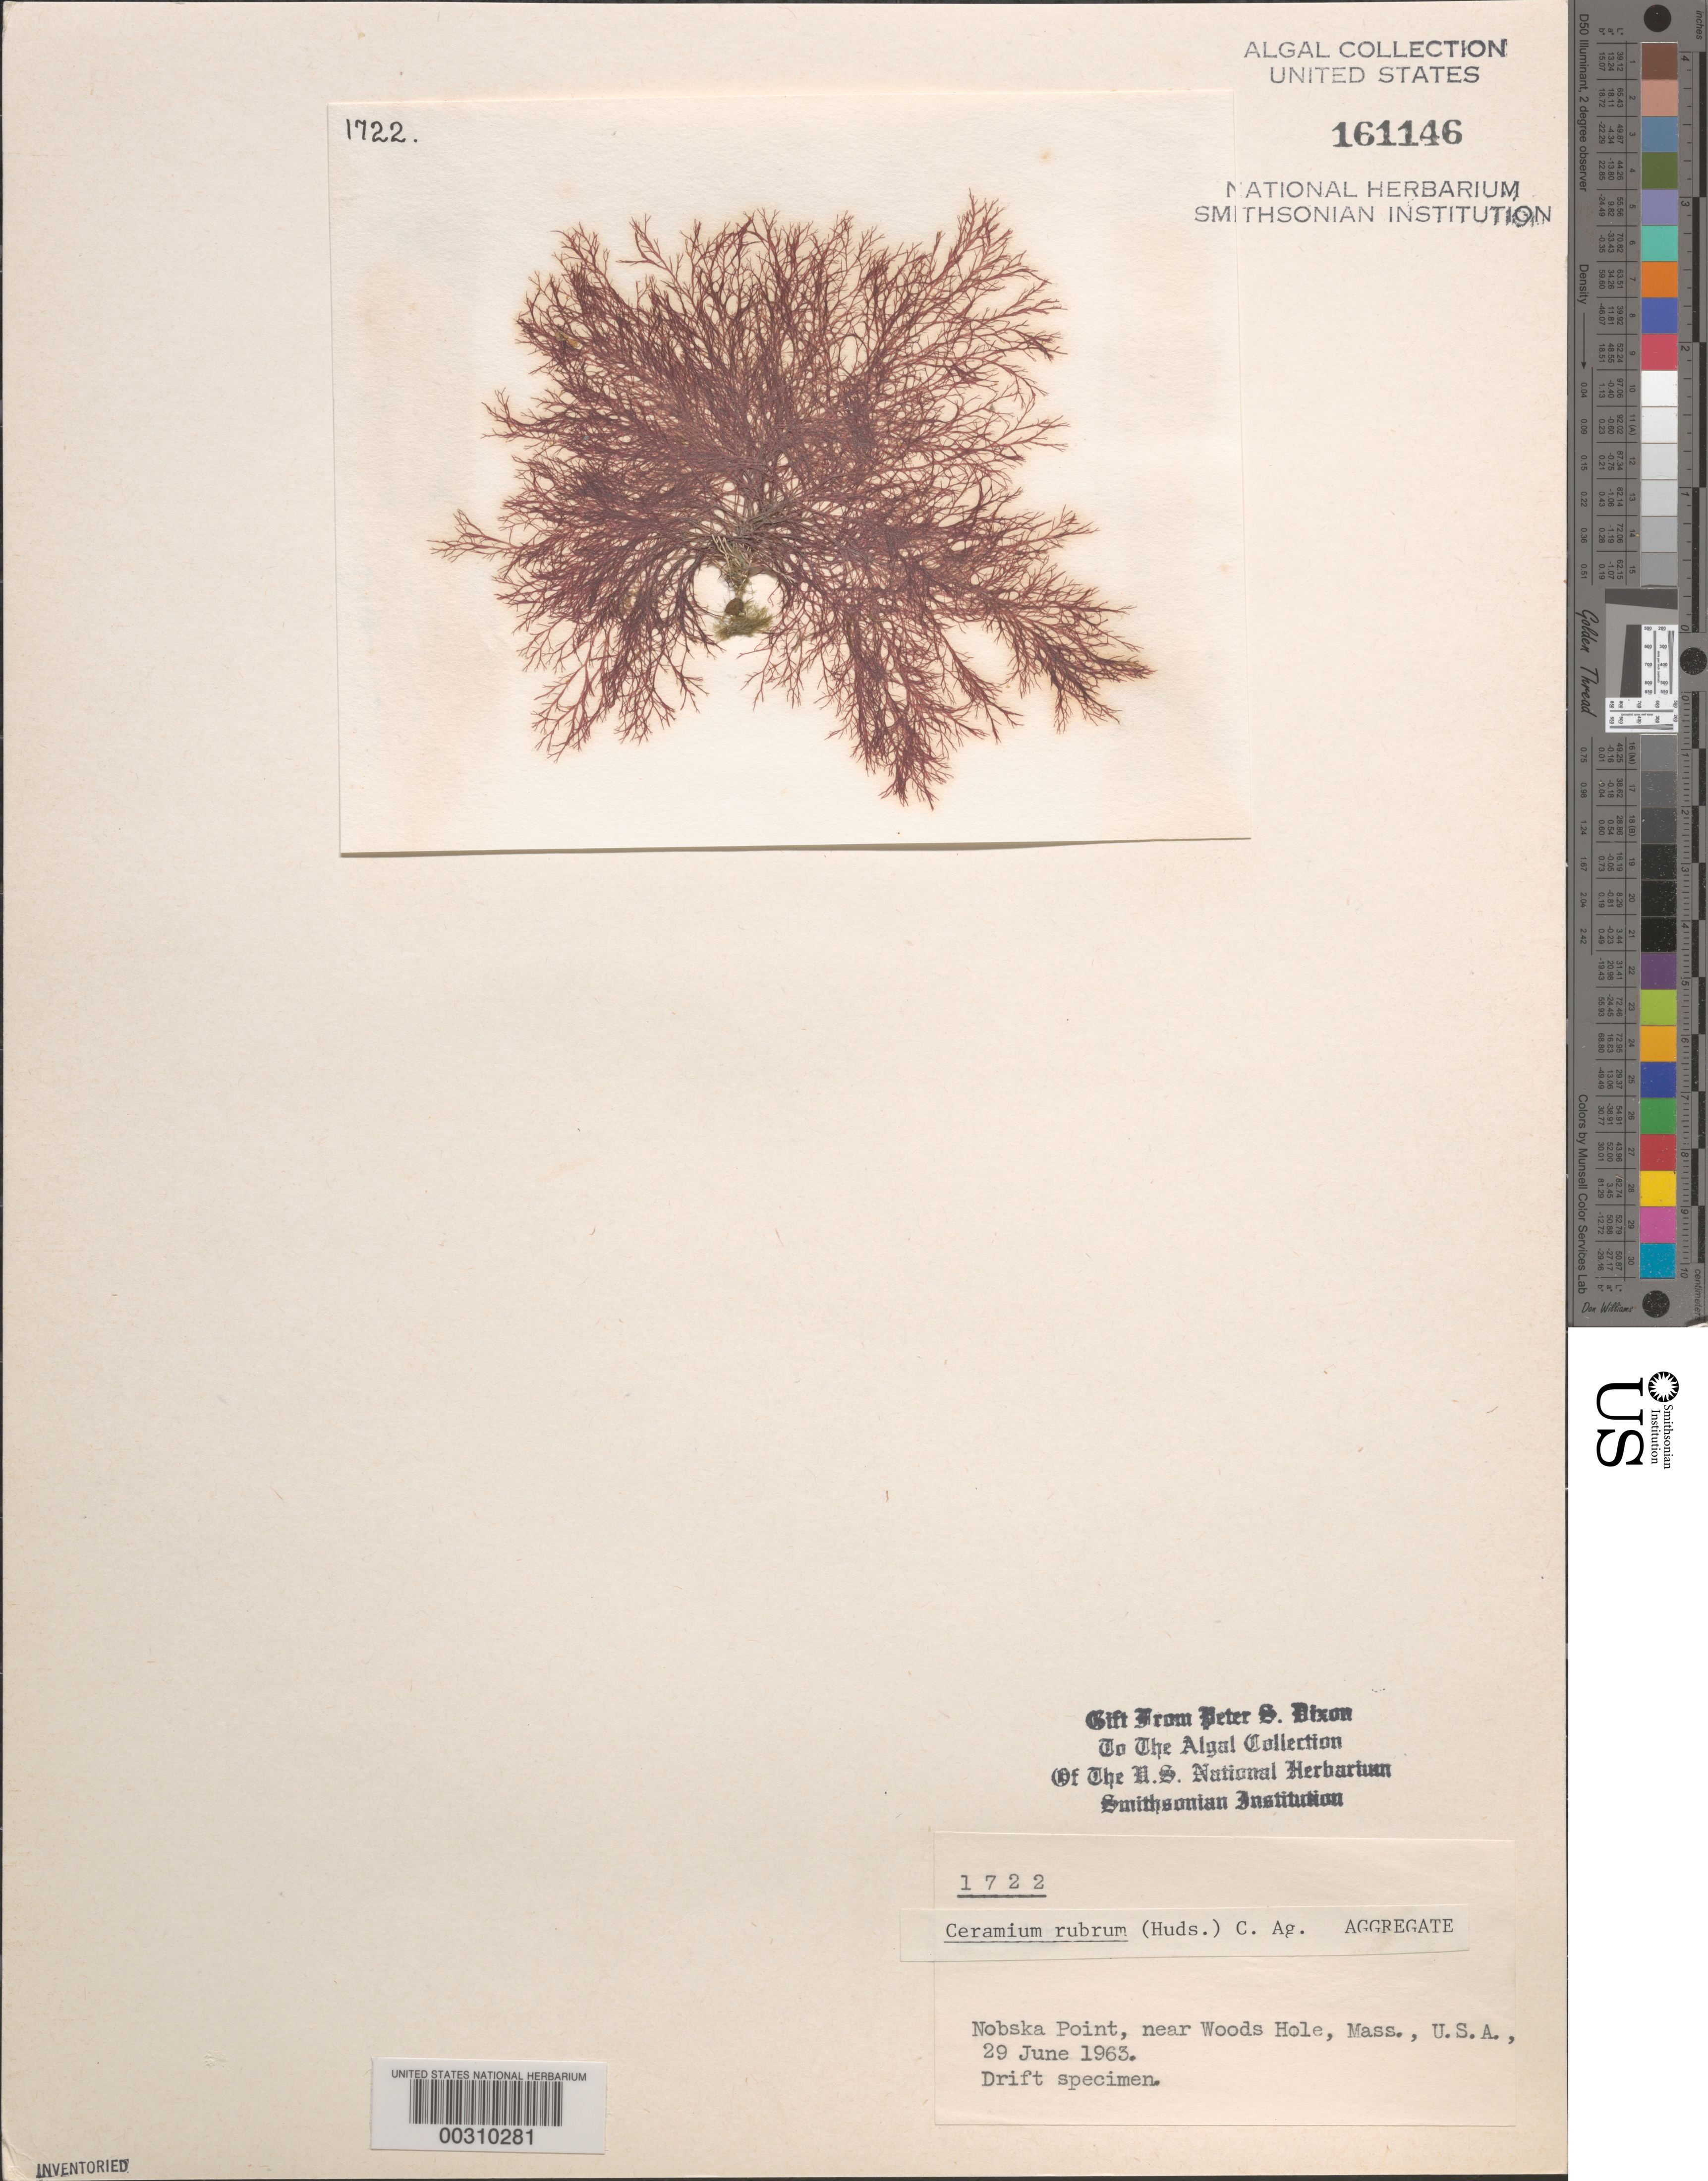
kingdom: Plantae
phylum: Rhodophyta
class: Florideophyceae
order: Ceramiales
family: Ceramiaceae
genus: Ceramium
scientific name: Ceramium rubrum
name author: C. Agardh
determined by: Dixon, P. S.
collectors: P. S. Dixon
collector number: PSD 1722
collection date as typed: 29 Jun 1963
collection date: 1963-06-29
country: United States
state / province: Massachusetts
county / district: Barnstable County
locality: Nobska Point near Woods Hole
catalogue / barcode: US 161146